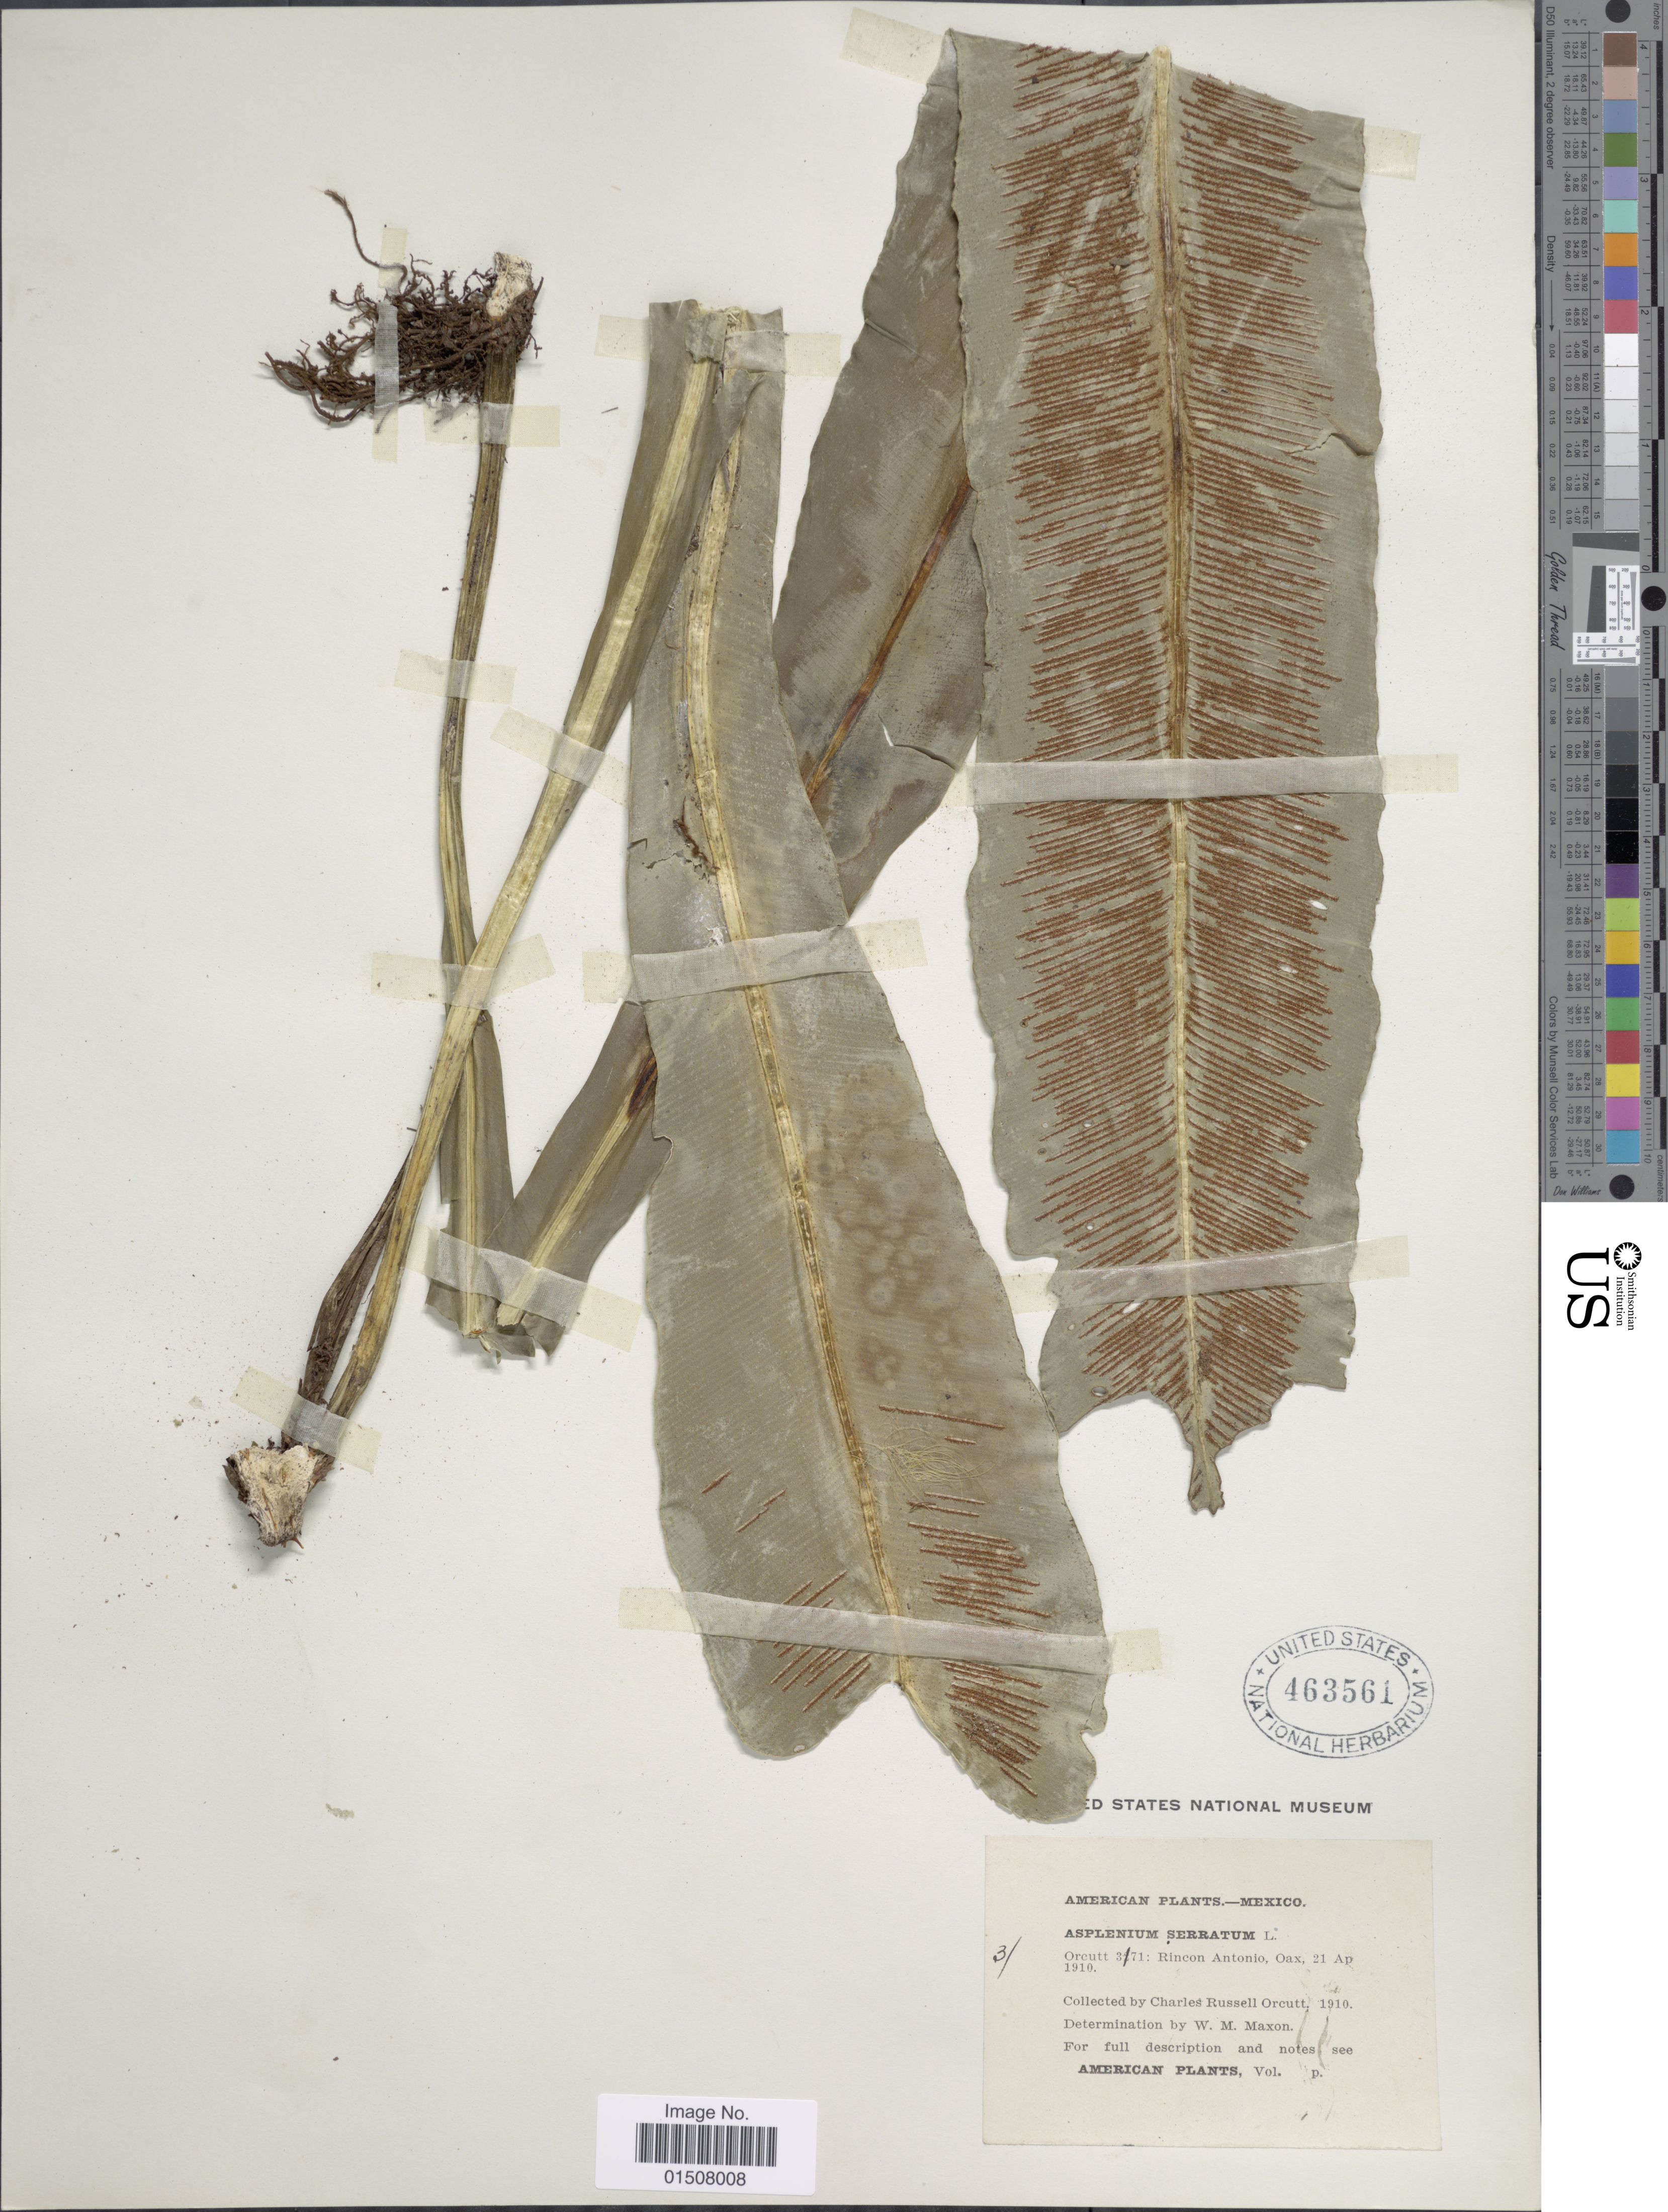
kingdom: Plantae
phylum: Tracheophyta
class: Polypodiopsida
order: Polypodiales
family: Aspleniaceae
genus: Asplenium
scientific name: Asplenium serratum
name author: L.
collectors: C. R. Orcutt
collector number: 371*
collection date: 1910-04-21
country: Mexico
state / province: Oaxaca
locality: America, Rincon Antonio, Oax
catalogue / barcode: US 463561